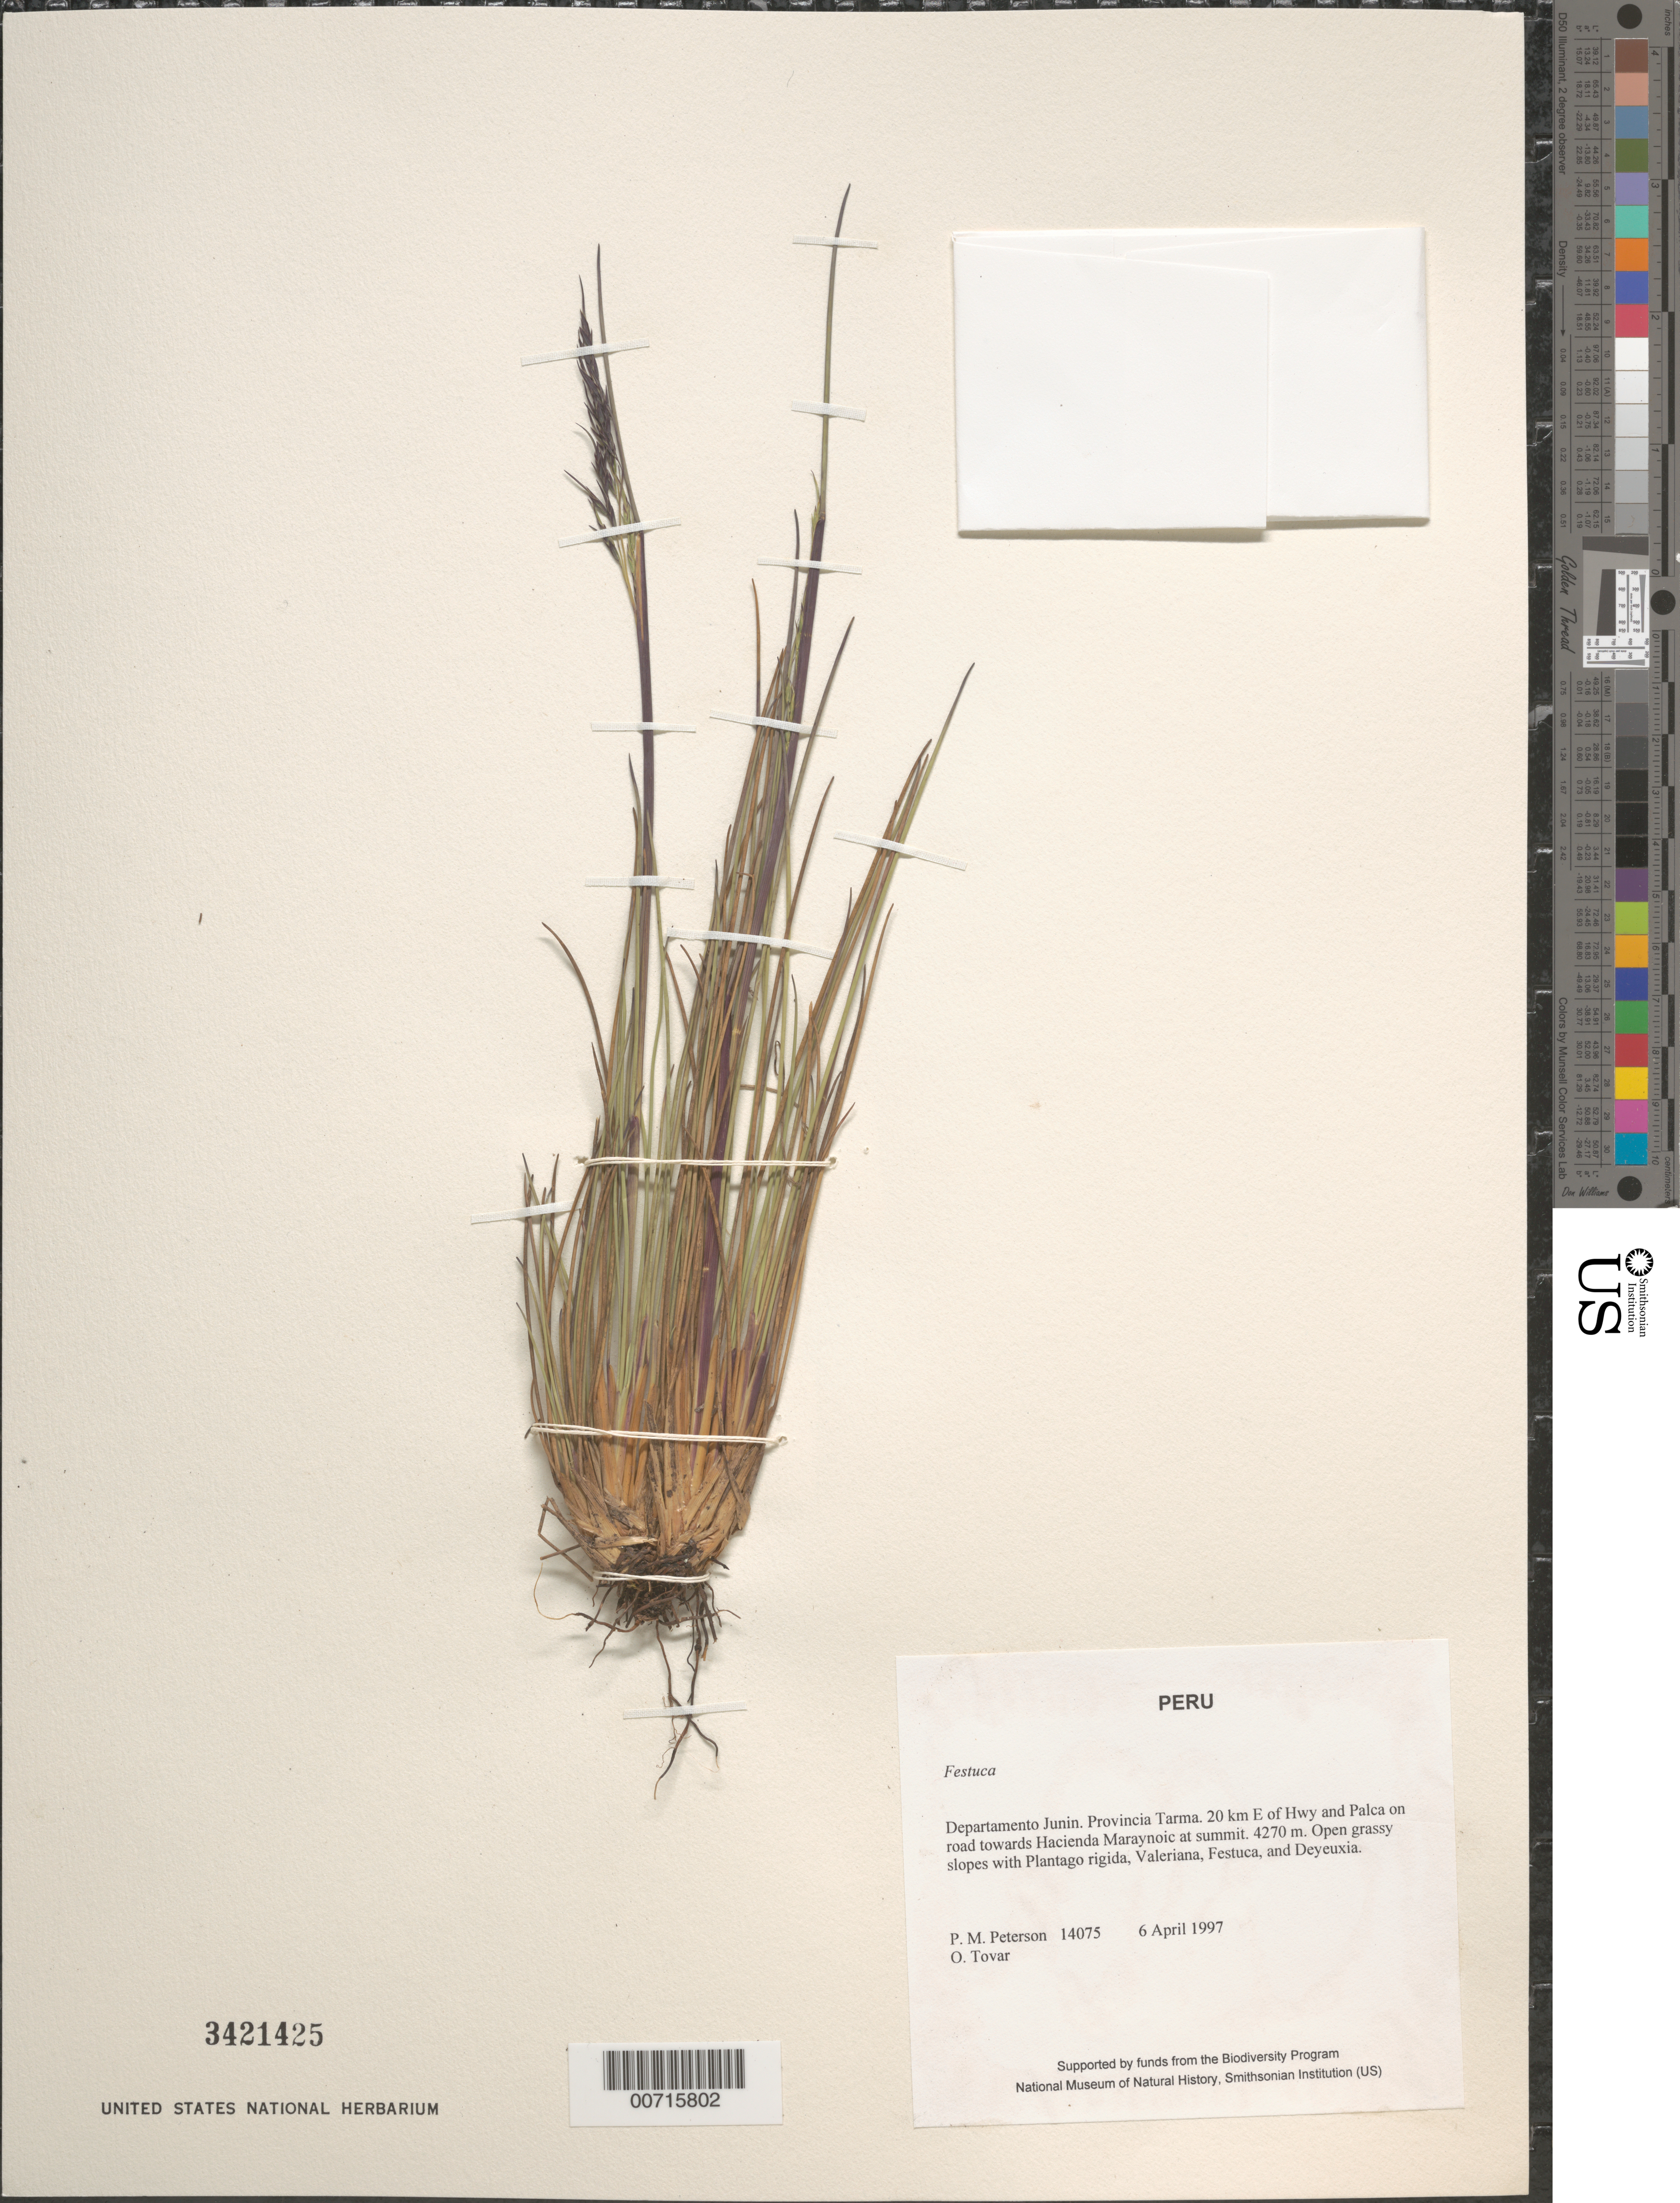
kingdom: Plantae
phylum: Tracheophyta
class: Liliopsida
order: Poales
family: Poaceae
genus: Festuca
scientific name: Festuca sp.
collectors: P. M. Peterson & Ó. Tovar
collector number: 14075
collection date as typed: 06 Apr 1997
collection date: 1997-04-06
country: Peru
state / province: Junín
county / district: Tarma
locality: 20 km E of Hwy and Palca on road towards Hacienda Maraynoic at summit.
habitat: Open grassy slopes with Plantago rigida, Valeriana, Festuca, and Deyeuxia.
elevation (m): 4270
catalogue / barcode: US 3421425